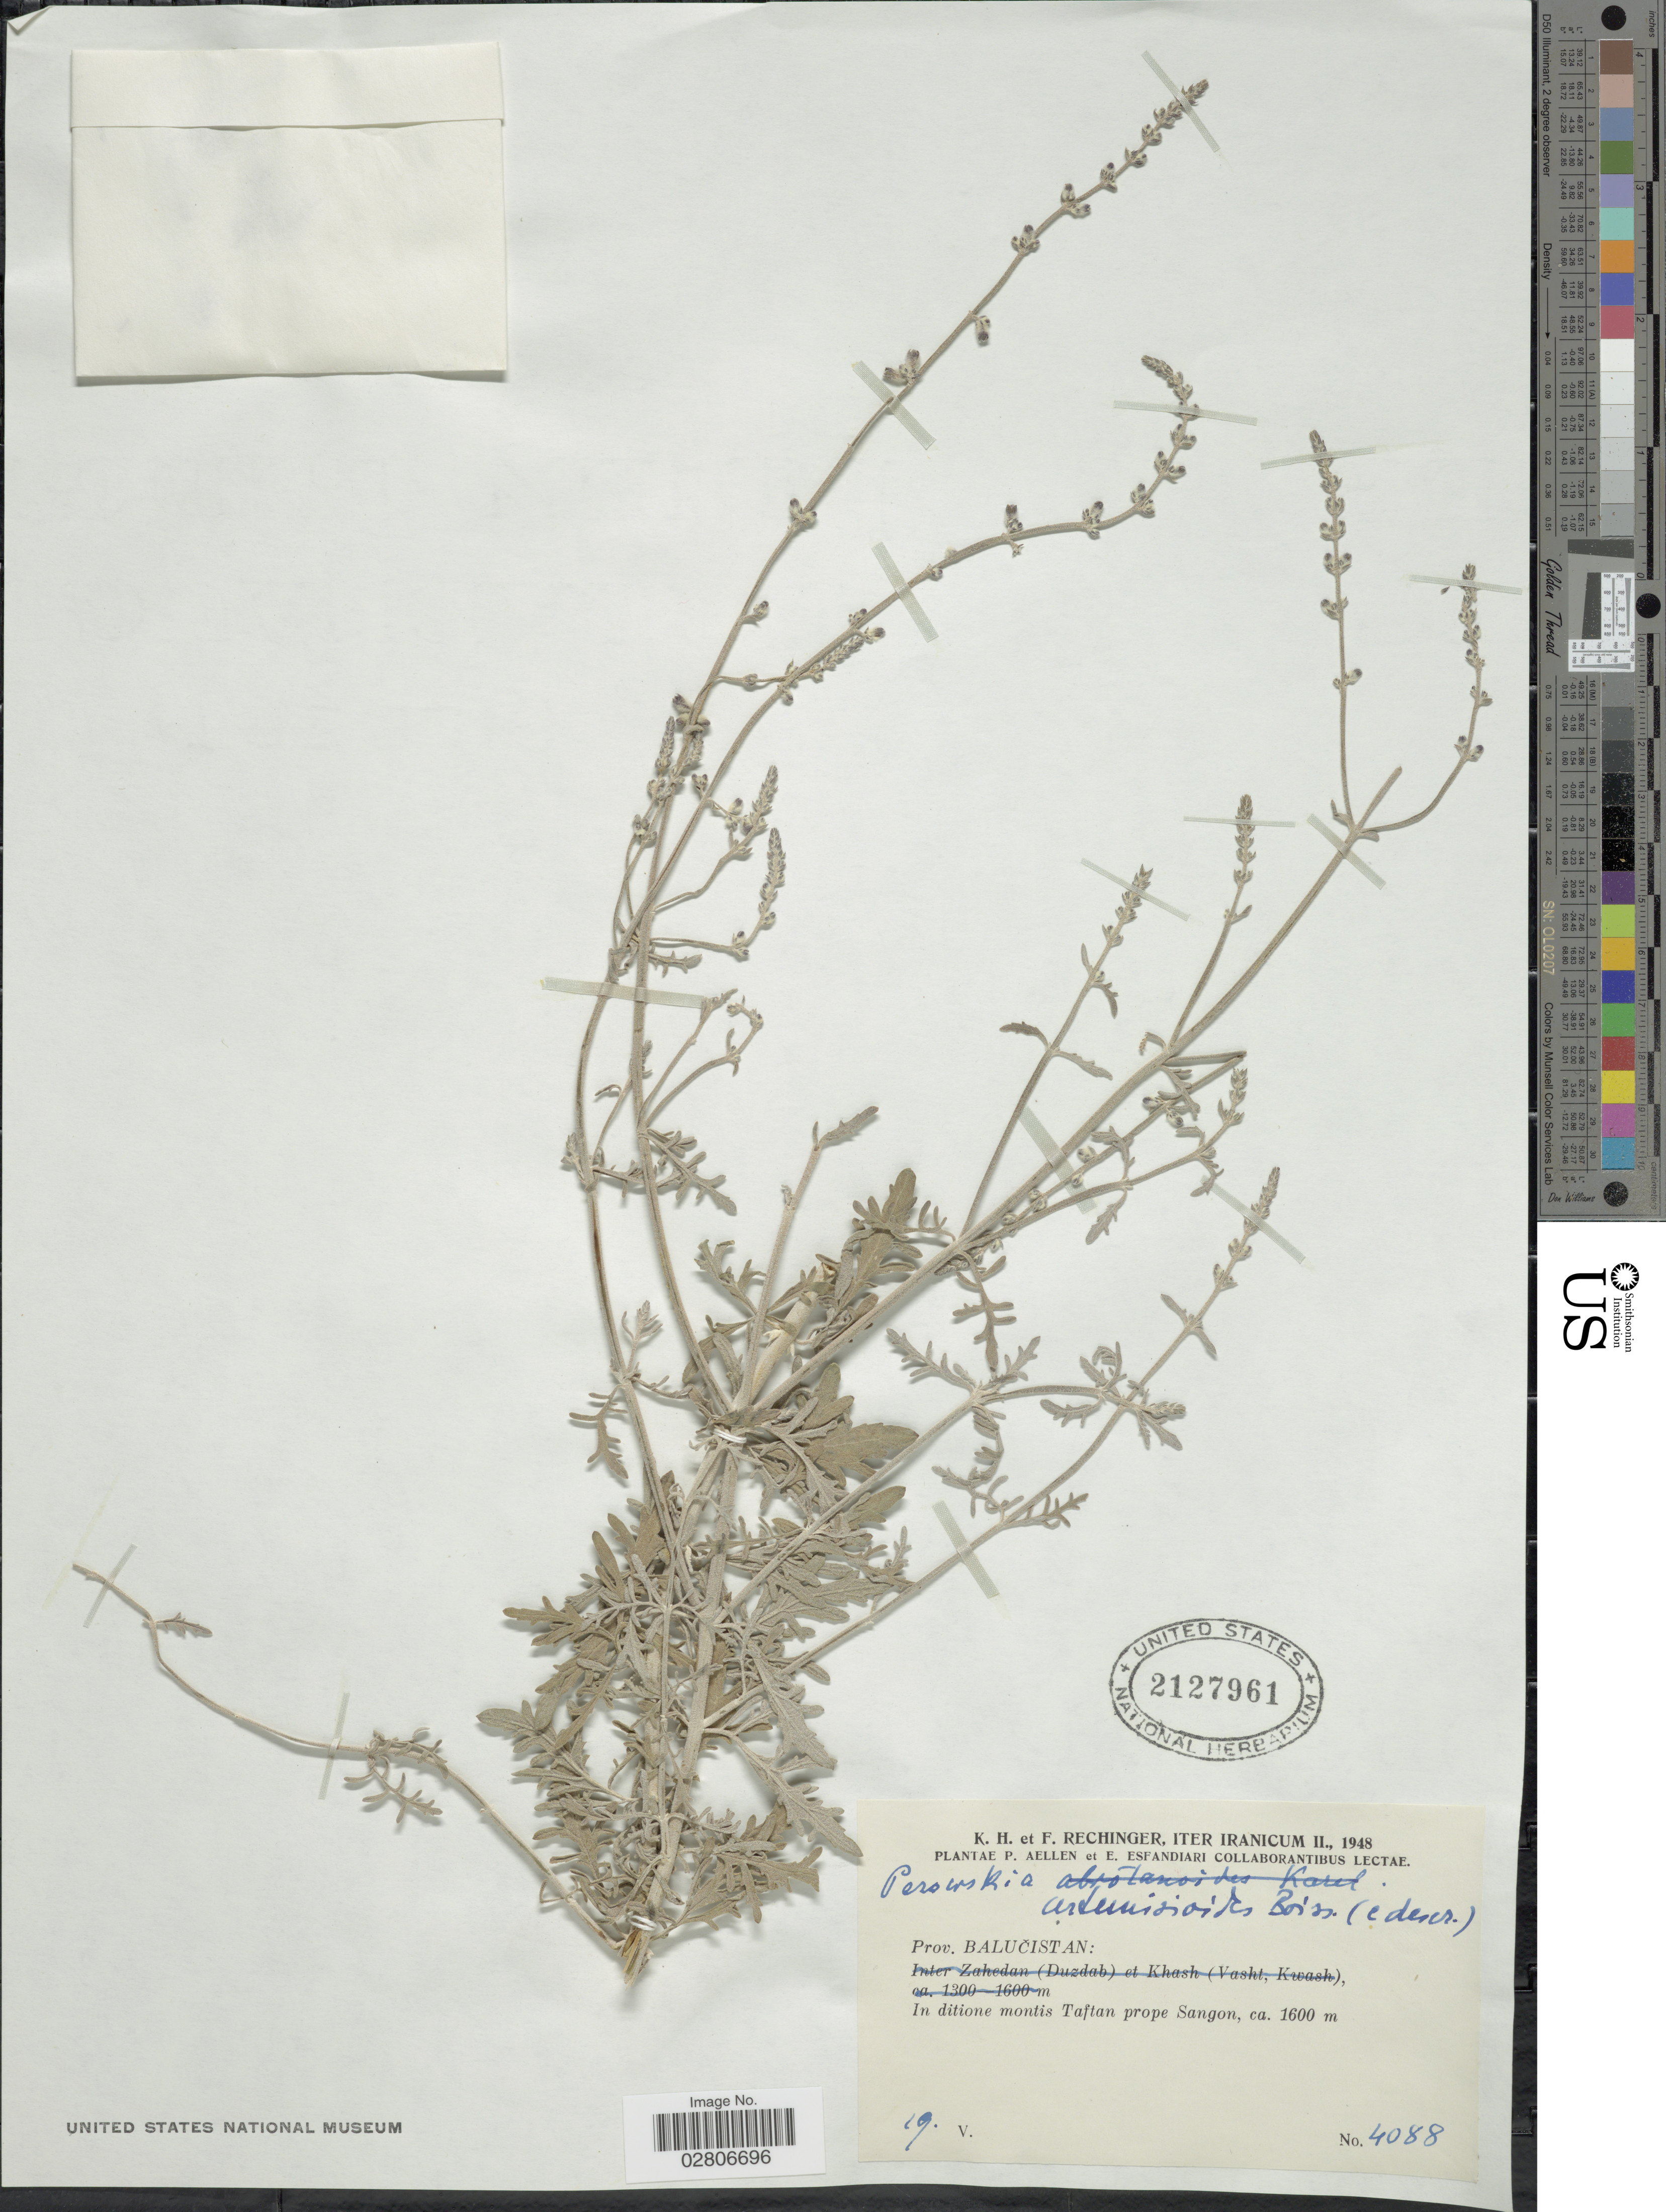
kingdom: Plantae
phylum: Tracheophyta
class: Magnoliopsida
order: Lamiales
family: Lamiaceae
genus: Perovskia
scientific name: Perovskia artemisioides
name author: Boiss.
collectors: K. H. Rechinger, F. Rechinger, P. Aellen & E. Esfandiari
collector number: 4088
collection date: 1948-05-19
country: Iran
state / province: Sistan and Baluchistan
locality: Iranicum., Prov. Balucistan: In ditione montis Taftan prope Sangon.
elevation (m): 1600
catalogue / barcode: US 2127961